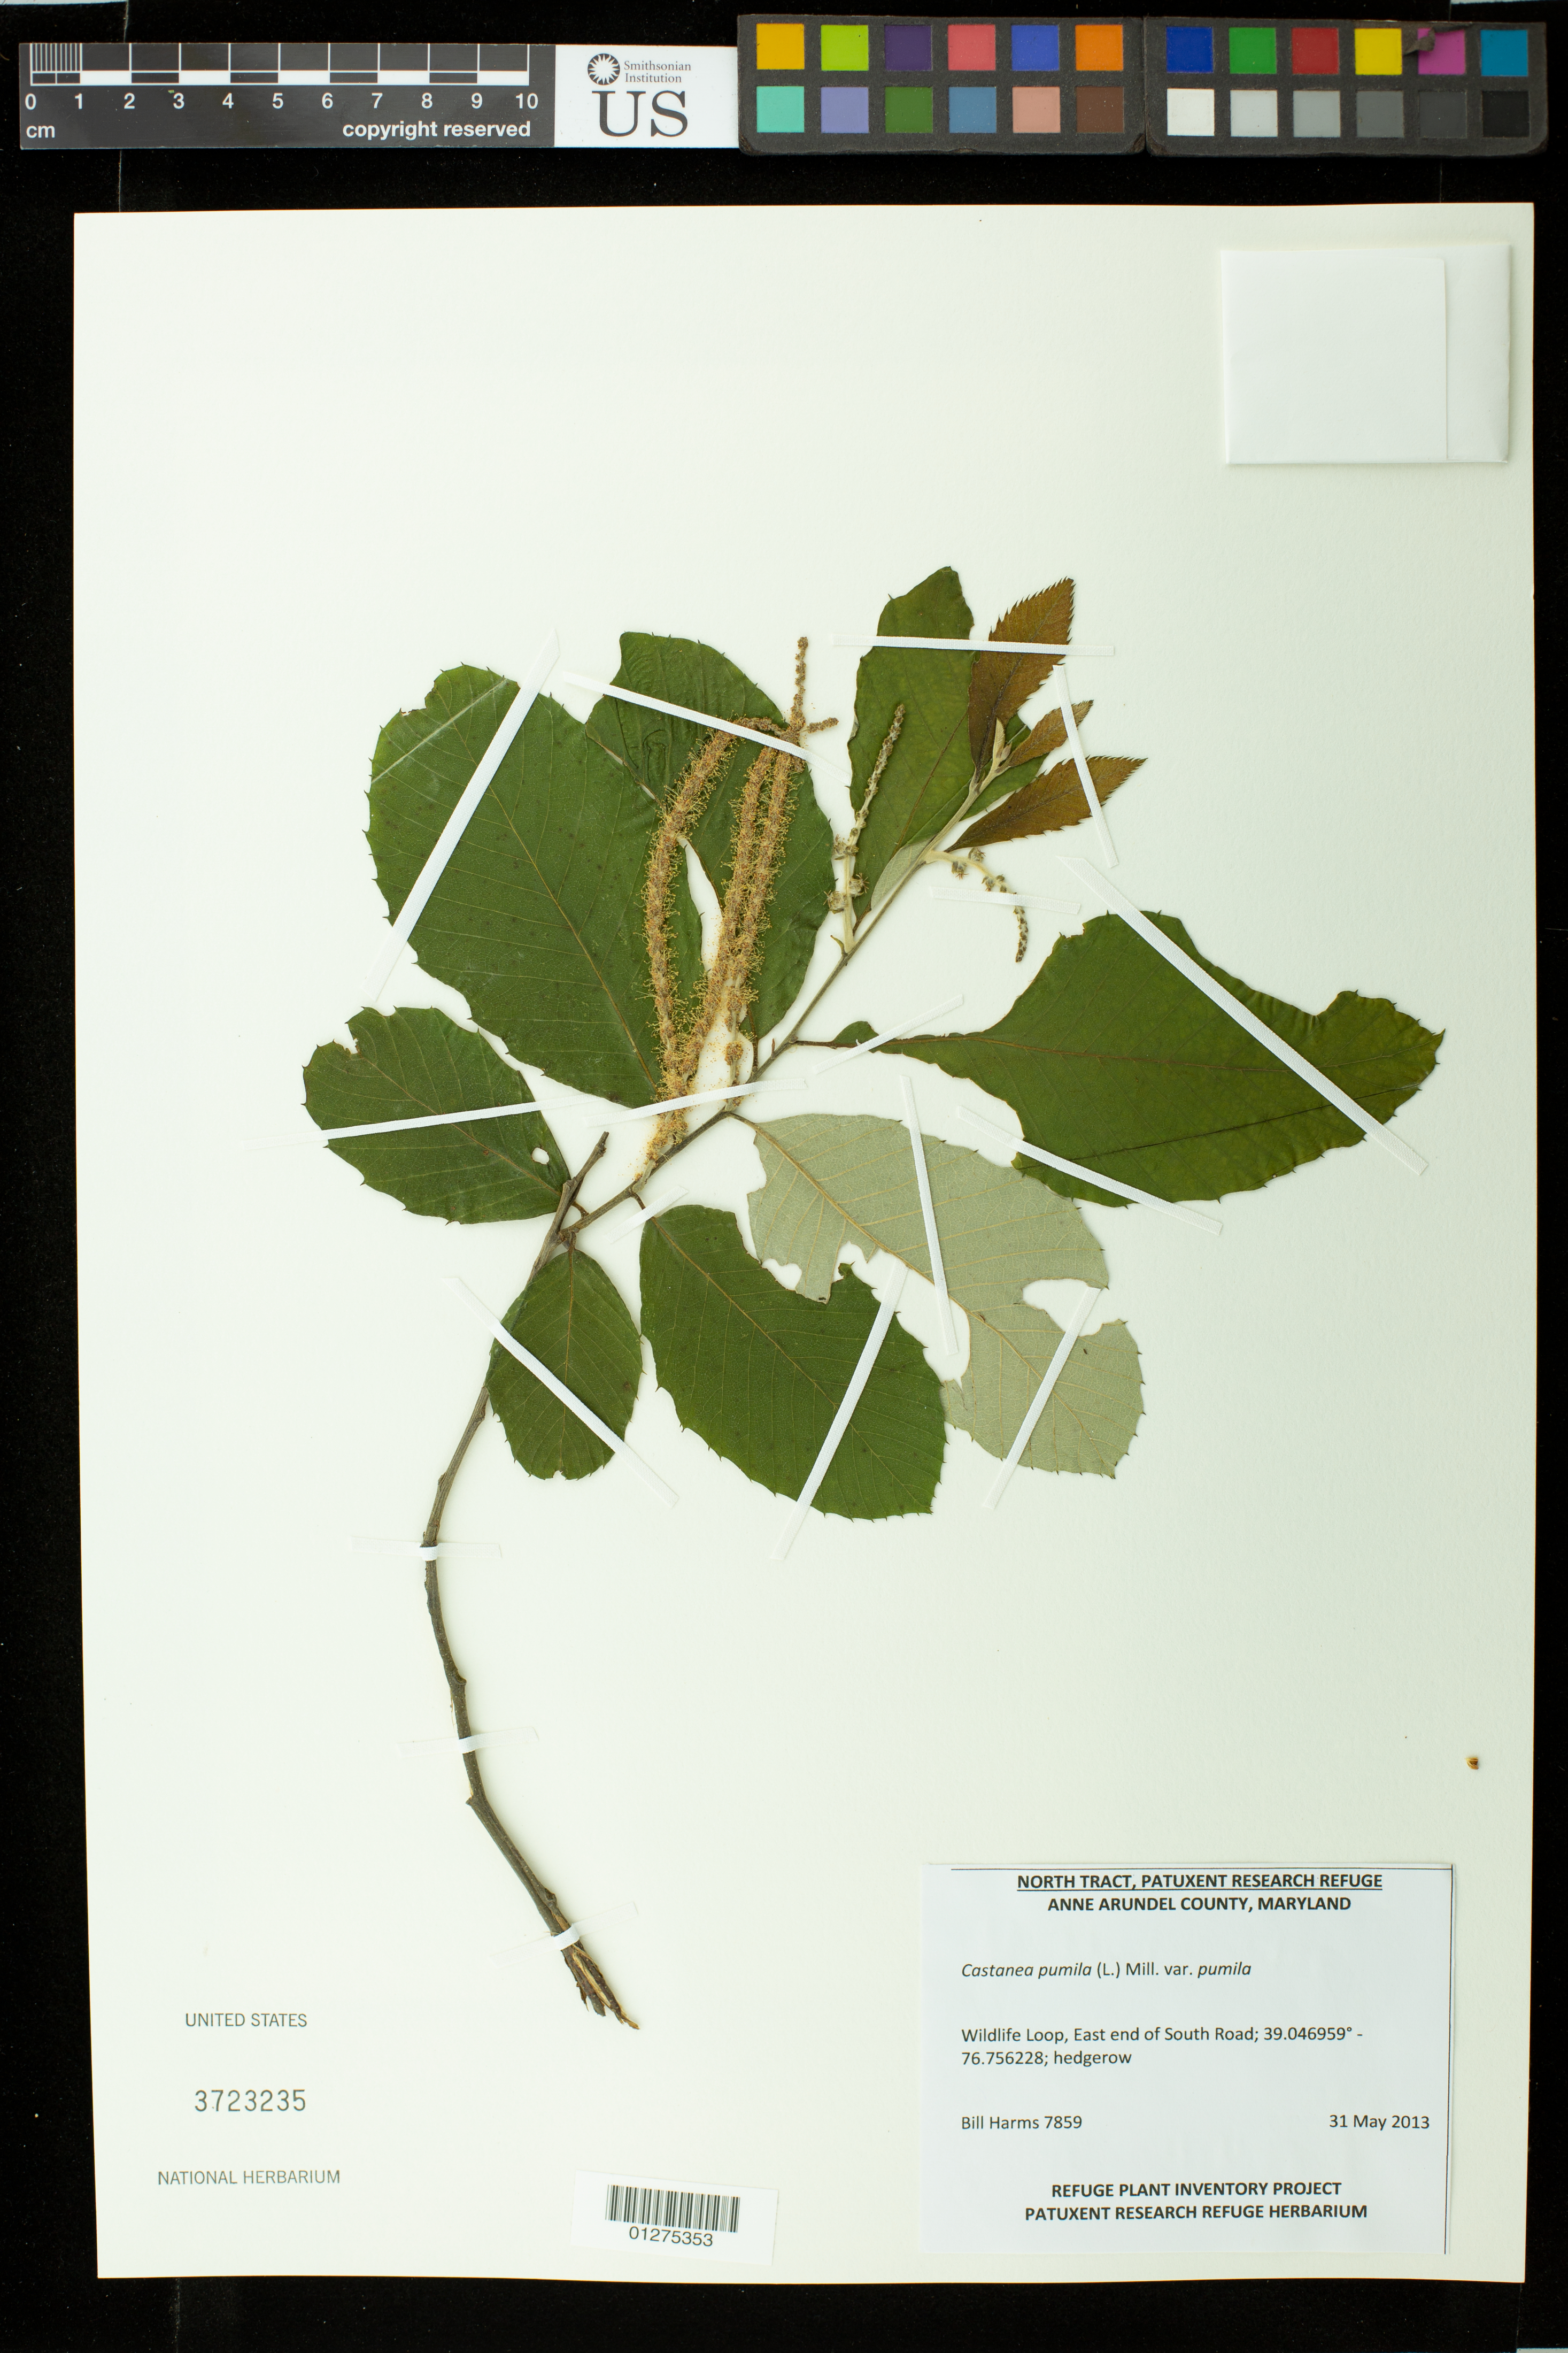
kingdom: Plantae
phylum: Tracheophyta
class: Magnoliopsida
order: Fagales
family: Fagaceae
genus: Castanea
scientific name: Castanea pumila var. pumila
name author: (L.) Mill.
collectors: B. Harms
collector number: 7859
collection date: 2013-05-31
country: United States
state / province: Maryland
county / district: Anne Arundel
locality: Wildlife Loop, East end of South Road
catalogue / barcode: US 3723235